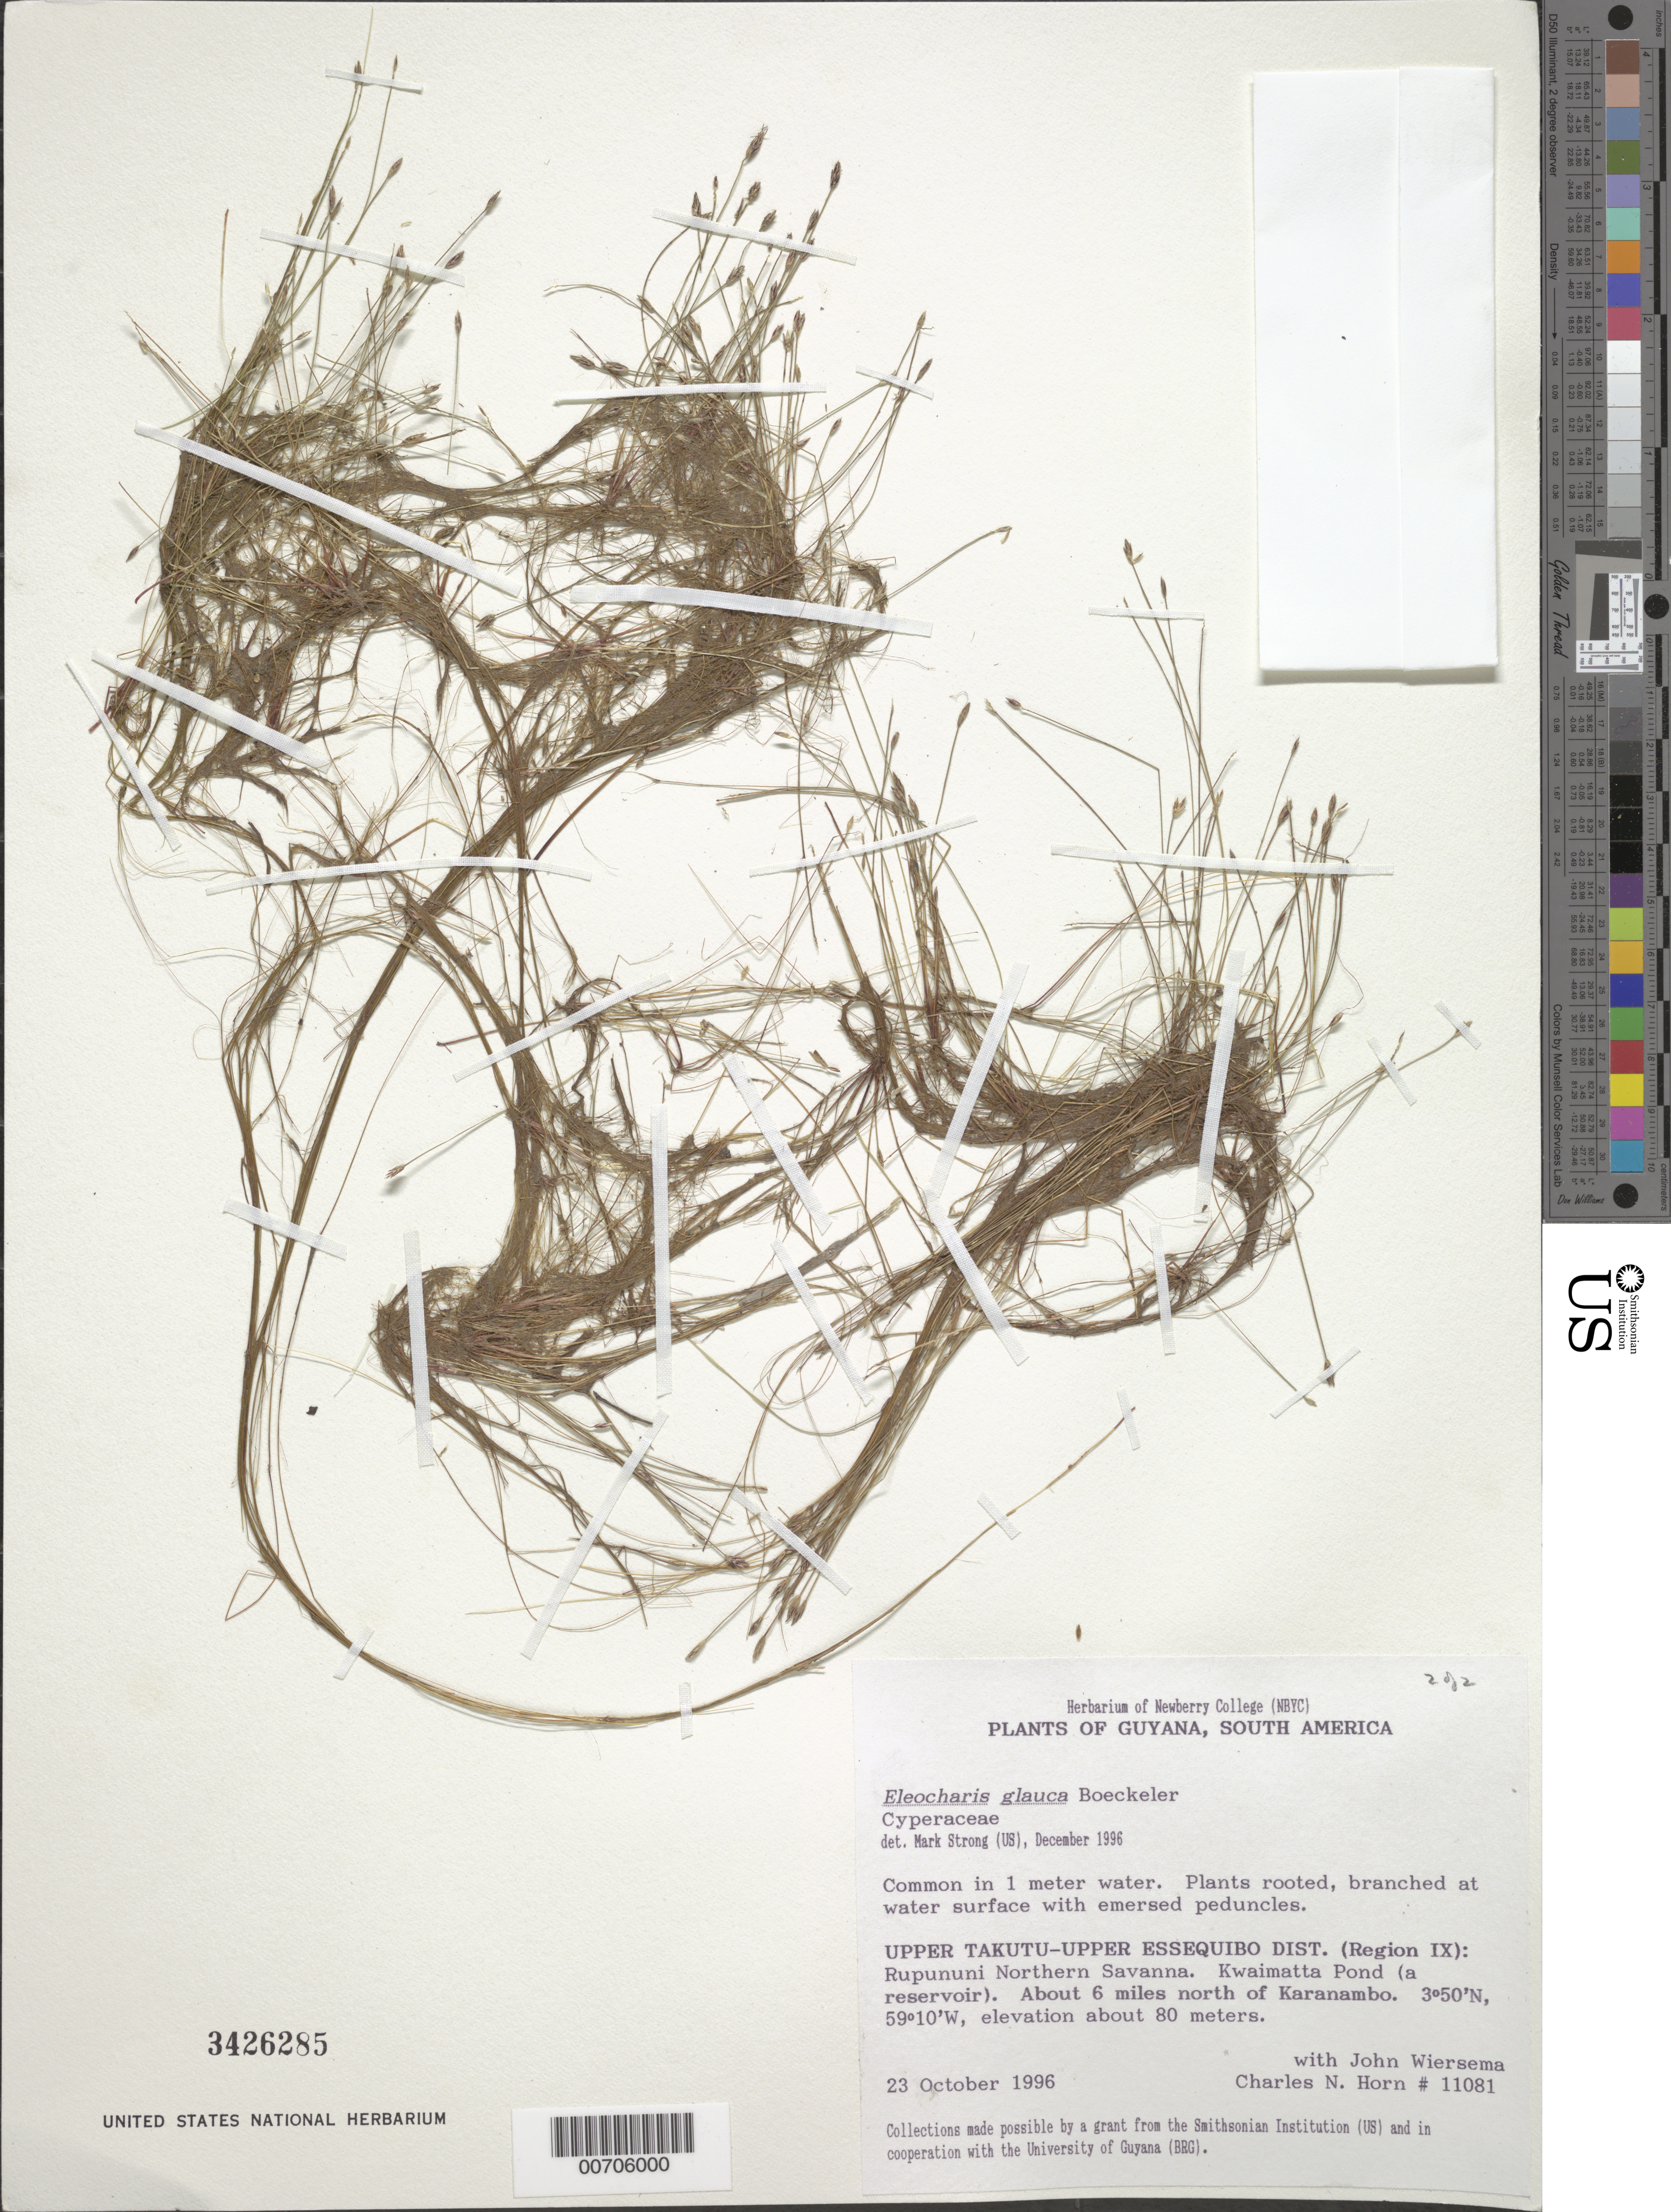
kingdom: Plantae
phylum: Tracheophyta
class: Liliopsida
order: Poales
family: Cyperaceae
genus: Eleocharis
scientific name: Eleocharis glauca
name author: Boeckeler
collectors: C. Horn & J. H. Wiersema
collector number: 11081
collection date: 1996-10-23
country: Guyana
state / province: U. Takutu-U. Essequibo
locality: Upper Takutu-Upper Essequibo Dist. (Region IX): Rupununi Northern Savanna. Kwaimatta Pond (a reservoir). About 6 miles north of Karanambo.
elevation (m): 80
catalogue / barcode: US 3426285